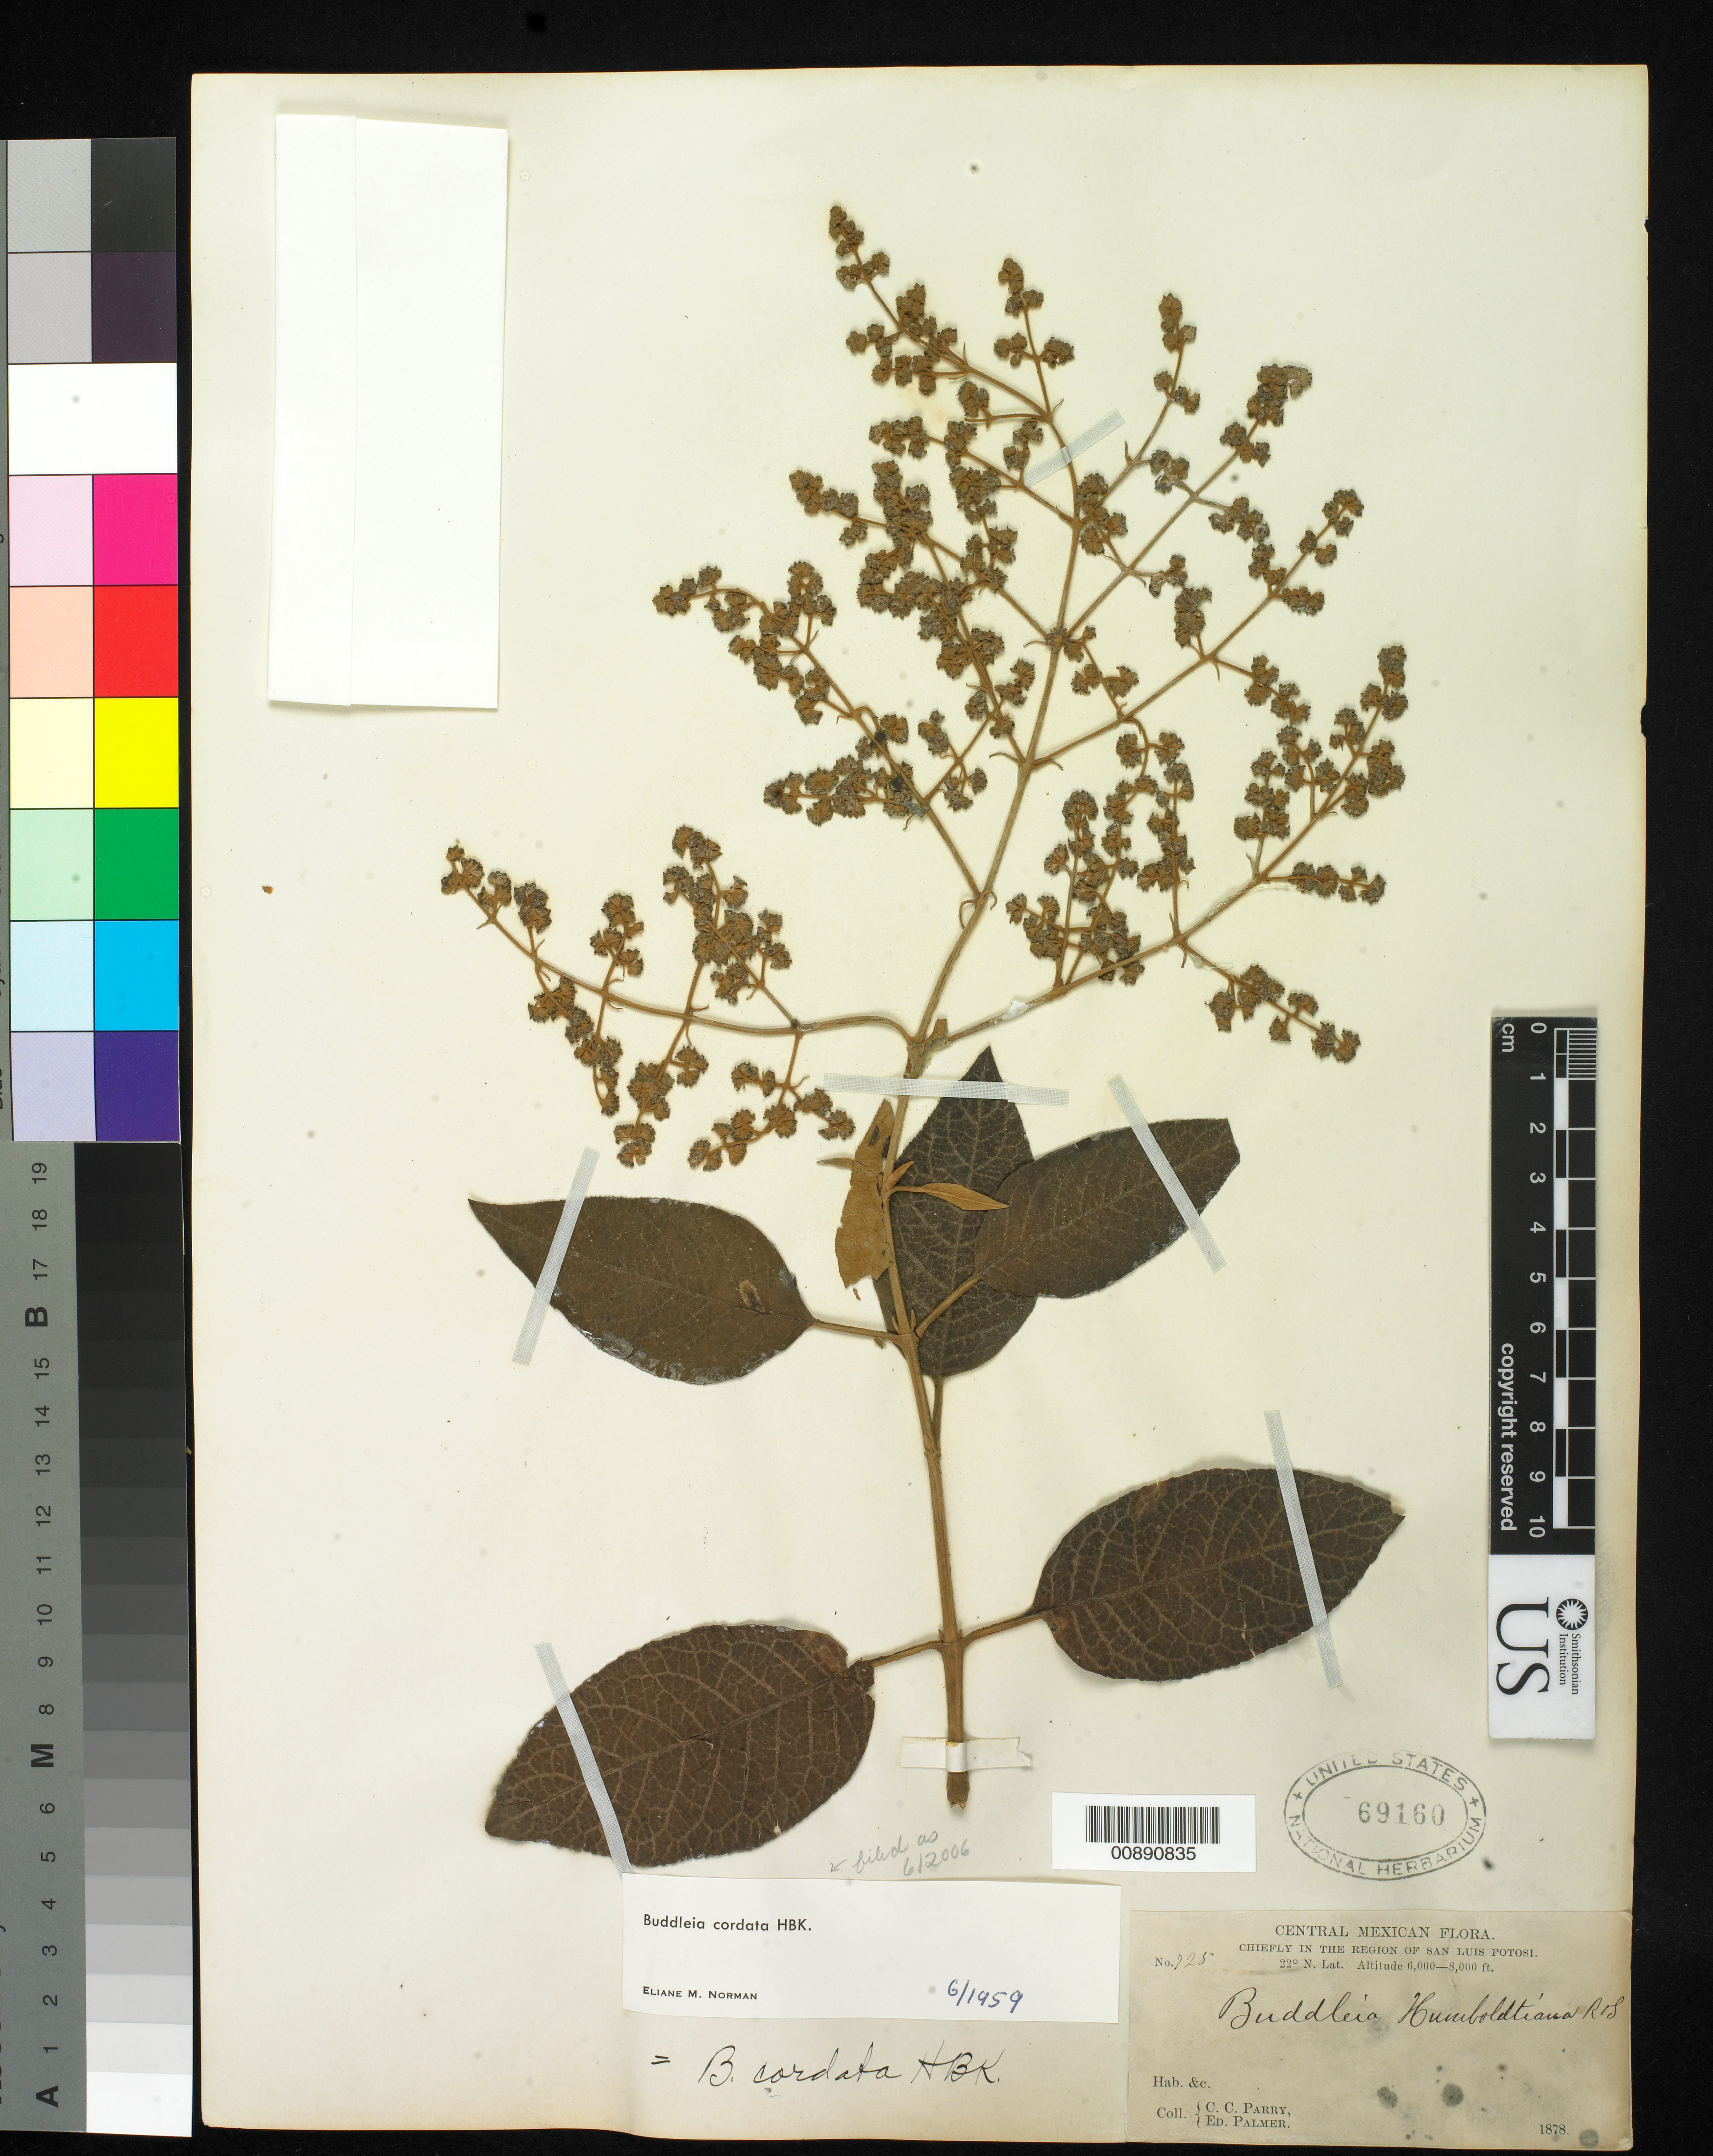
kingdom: Plantae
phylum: Tracheophyta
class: Magnoliopsida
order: Lamiales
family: Scrophulariaceae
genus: Buddleja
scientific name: Buddleja cordata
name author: Kunth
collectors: C. C. Parry & E. Palmer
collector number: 725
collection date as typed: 1878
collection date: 1878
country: Mexico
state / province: San Luis Potosí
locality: Chiefly in the region of San Luis Potosí.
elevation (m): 1829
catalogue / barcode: US 69160